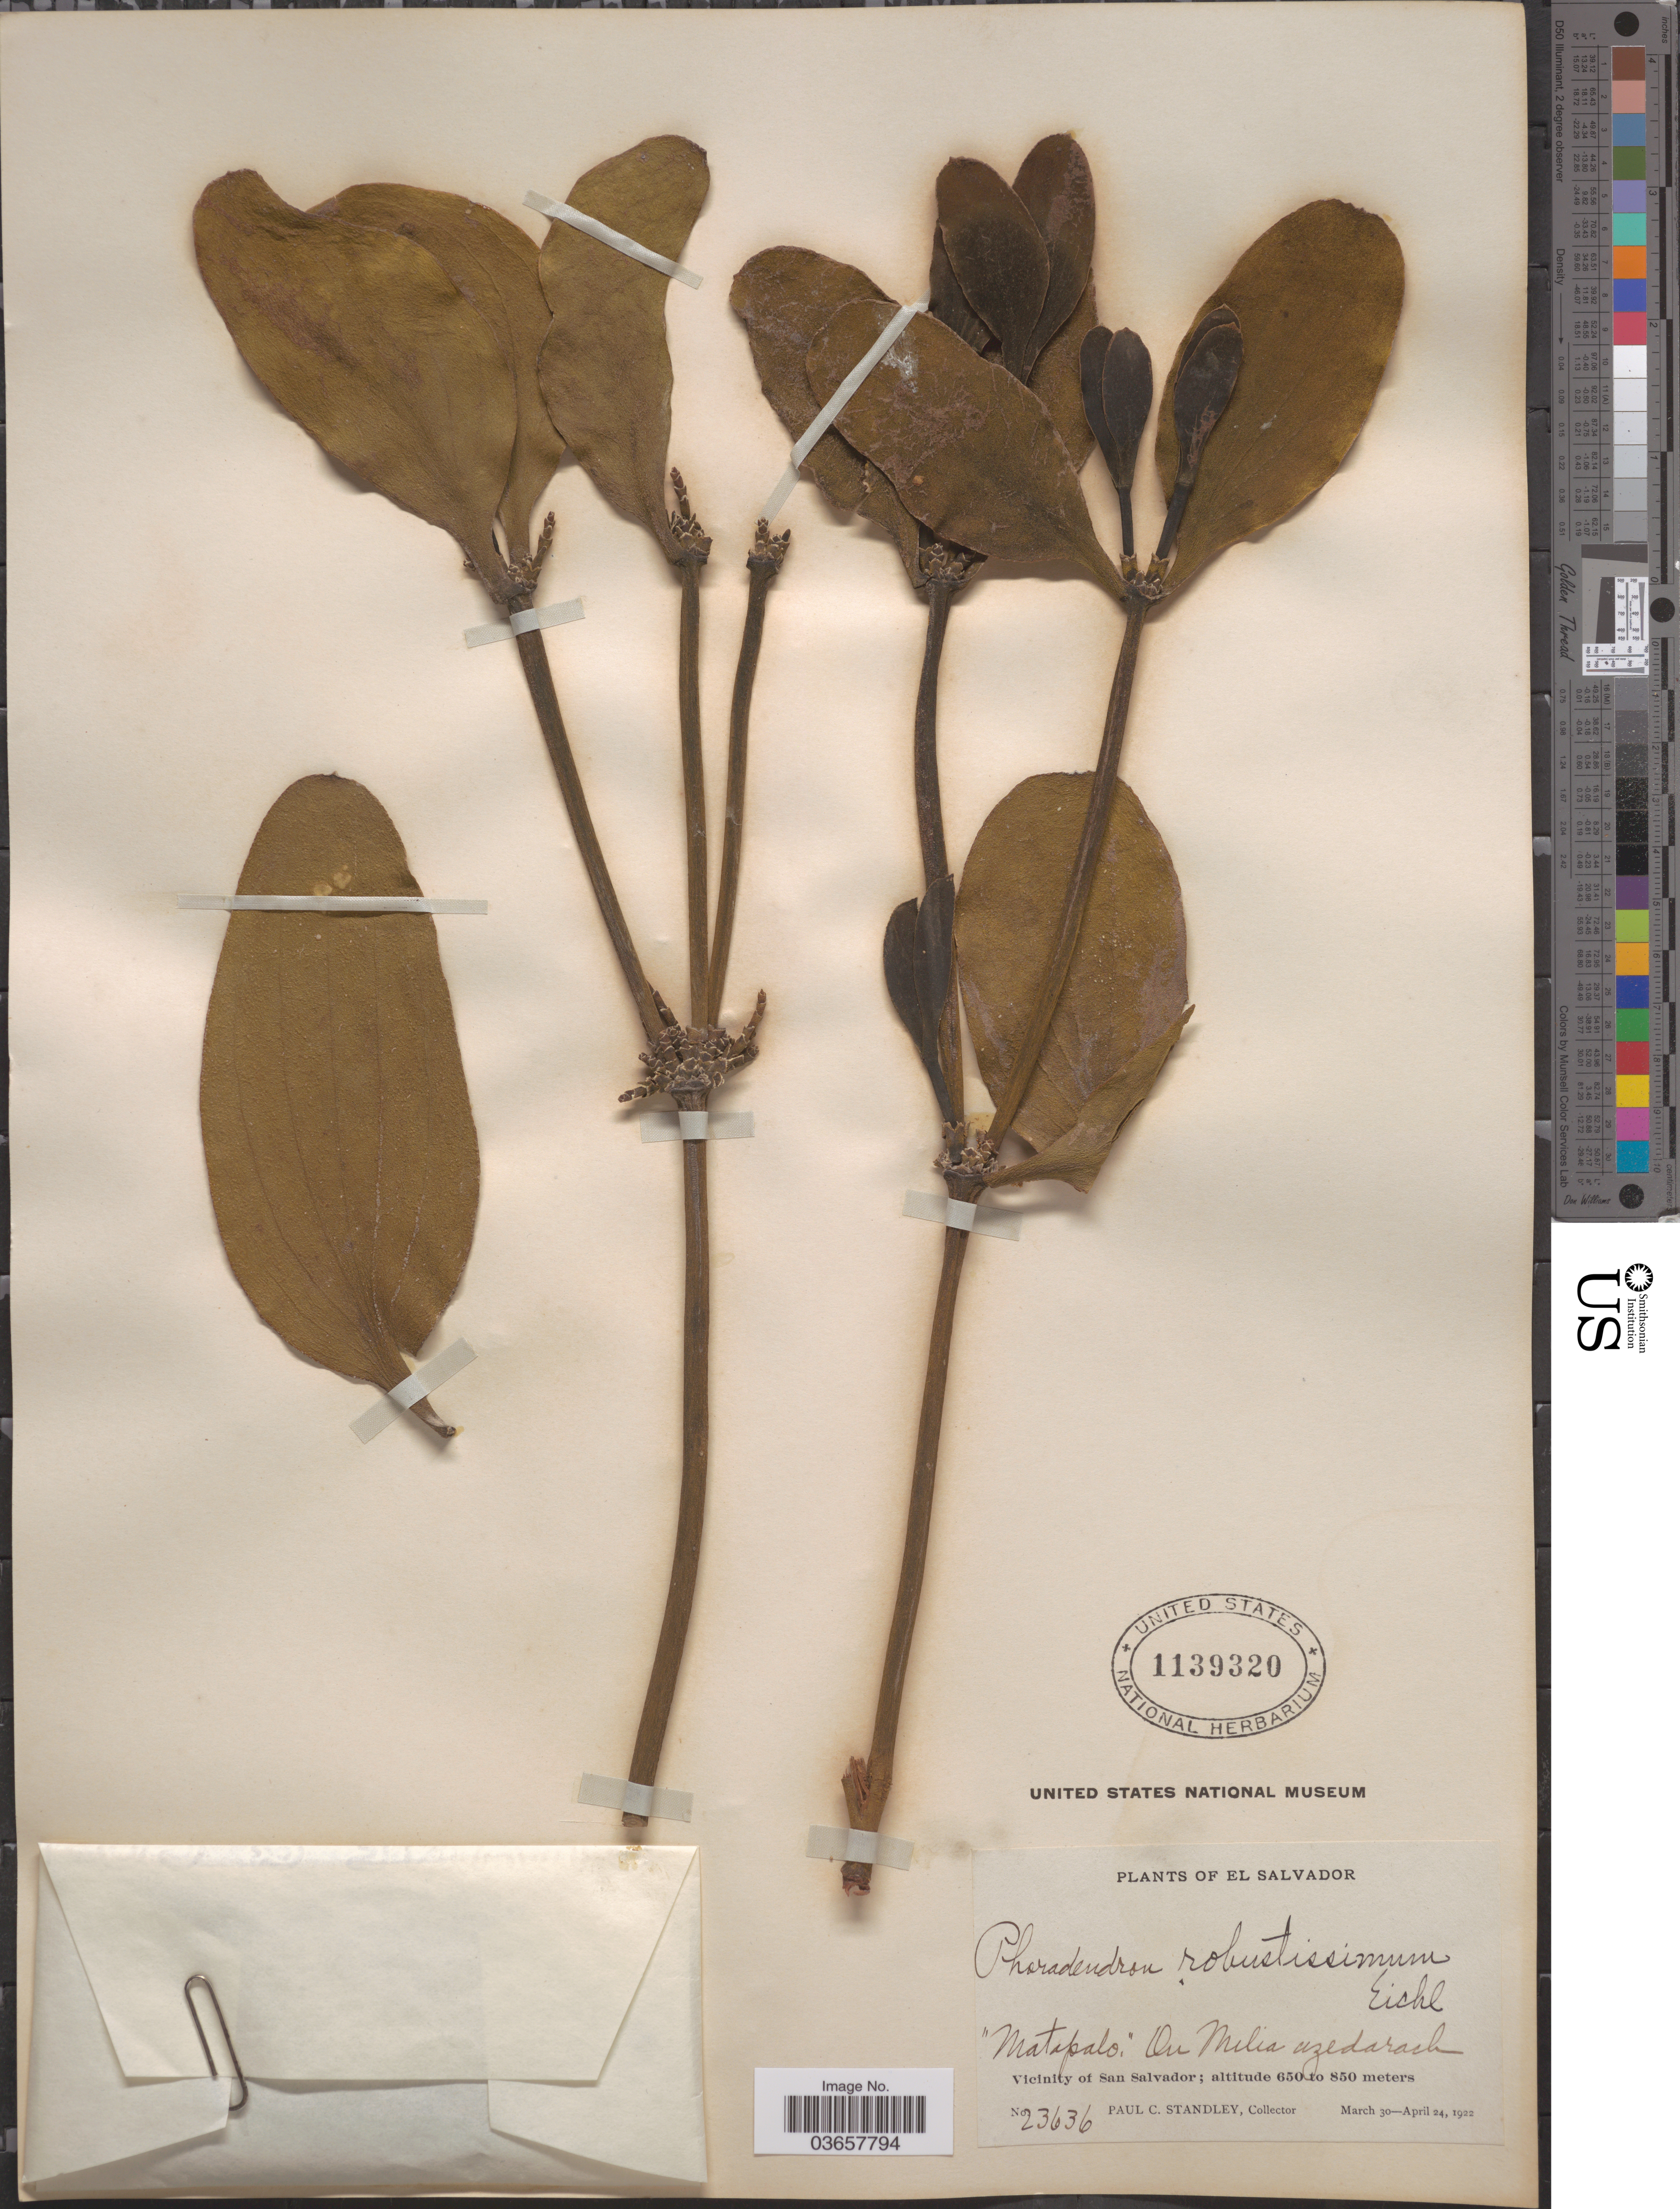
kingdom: Plantae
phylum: Tracheophyta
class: Magnoliopsida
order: Santalales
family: Viscaceae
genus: Phoradendron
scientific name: Phoradendron robustissimum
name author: Eichler in Mart.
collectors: P. C. Standley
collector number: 23636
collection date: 1922-03-30/1922-04-24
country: El Salvador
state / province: San Salvador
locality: Matapalo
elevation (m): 650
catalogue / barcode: US 1139320